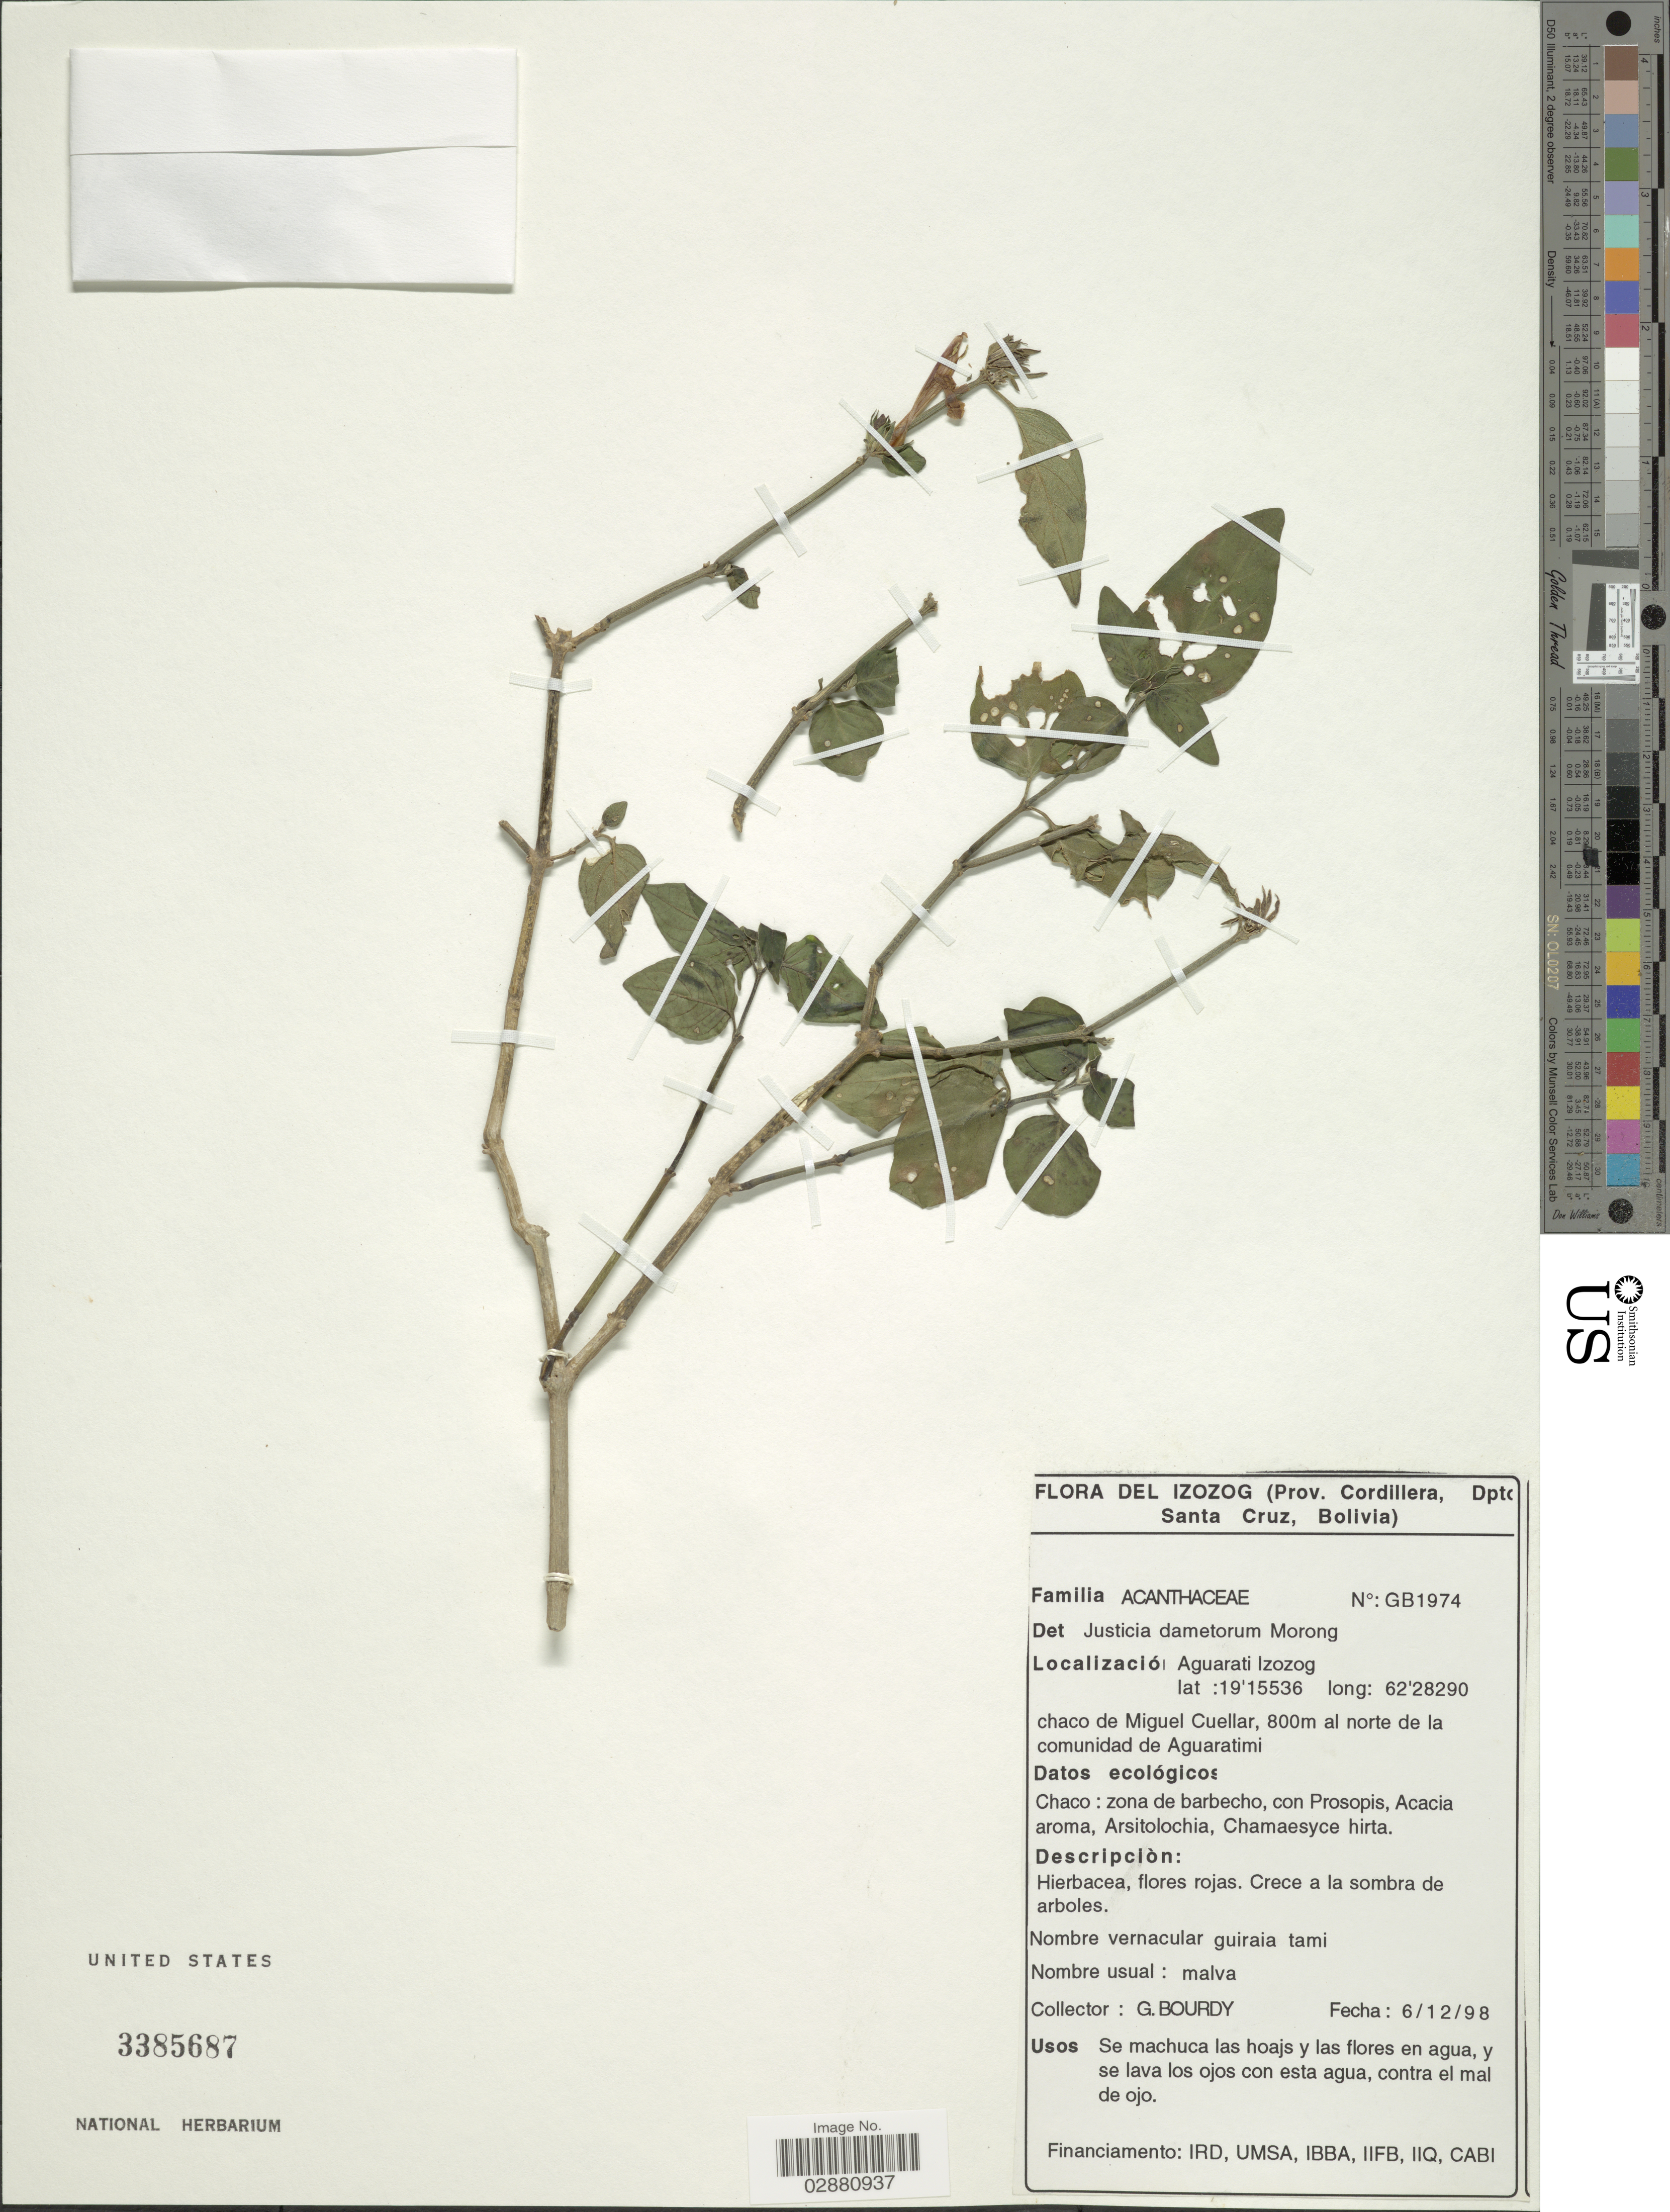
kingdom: Plantae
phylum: Tracheophyta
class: Magnoliopsida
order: Lamiales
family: Acanthaceae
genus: Justicia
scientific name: Justicia squalida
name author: Wassh. & J.R.I. Wood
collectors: G. Bourdy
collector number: GB1974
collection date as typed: Transcribed d/m/y: 6/12/98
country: Bolivia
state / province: Santa Cruz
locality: Izozog (Prov. Cordillera, Santa Cruz, Bolivia). Aguarati Izozog. Chaco de Miguel Cuellar, 800m al norte de la comunidad de Aguaratimi.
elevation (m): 800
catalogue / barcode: US 3385687